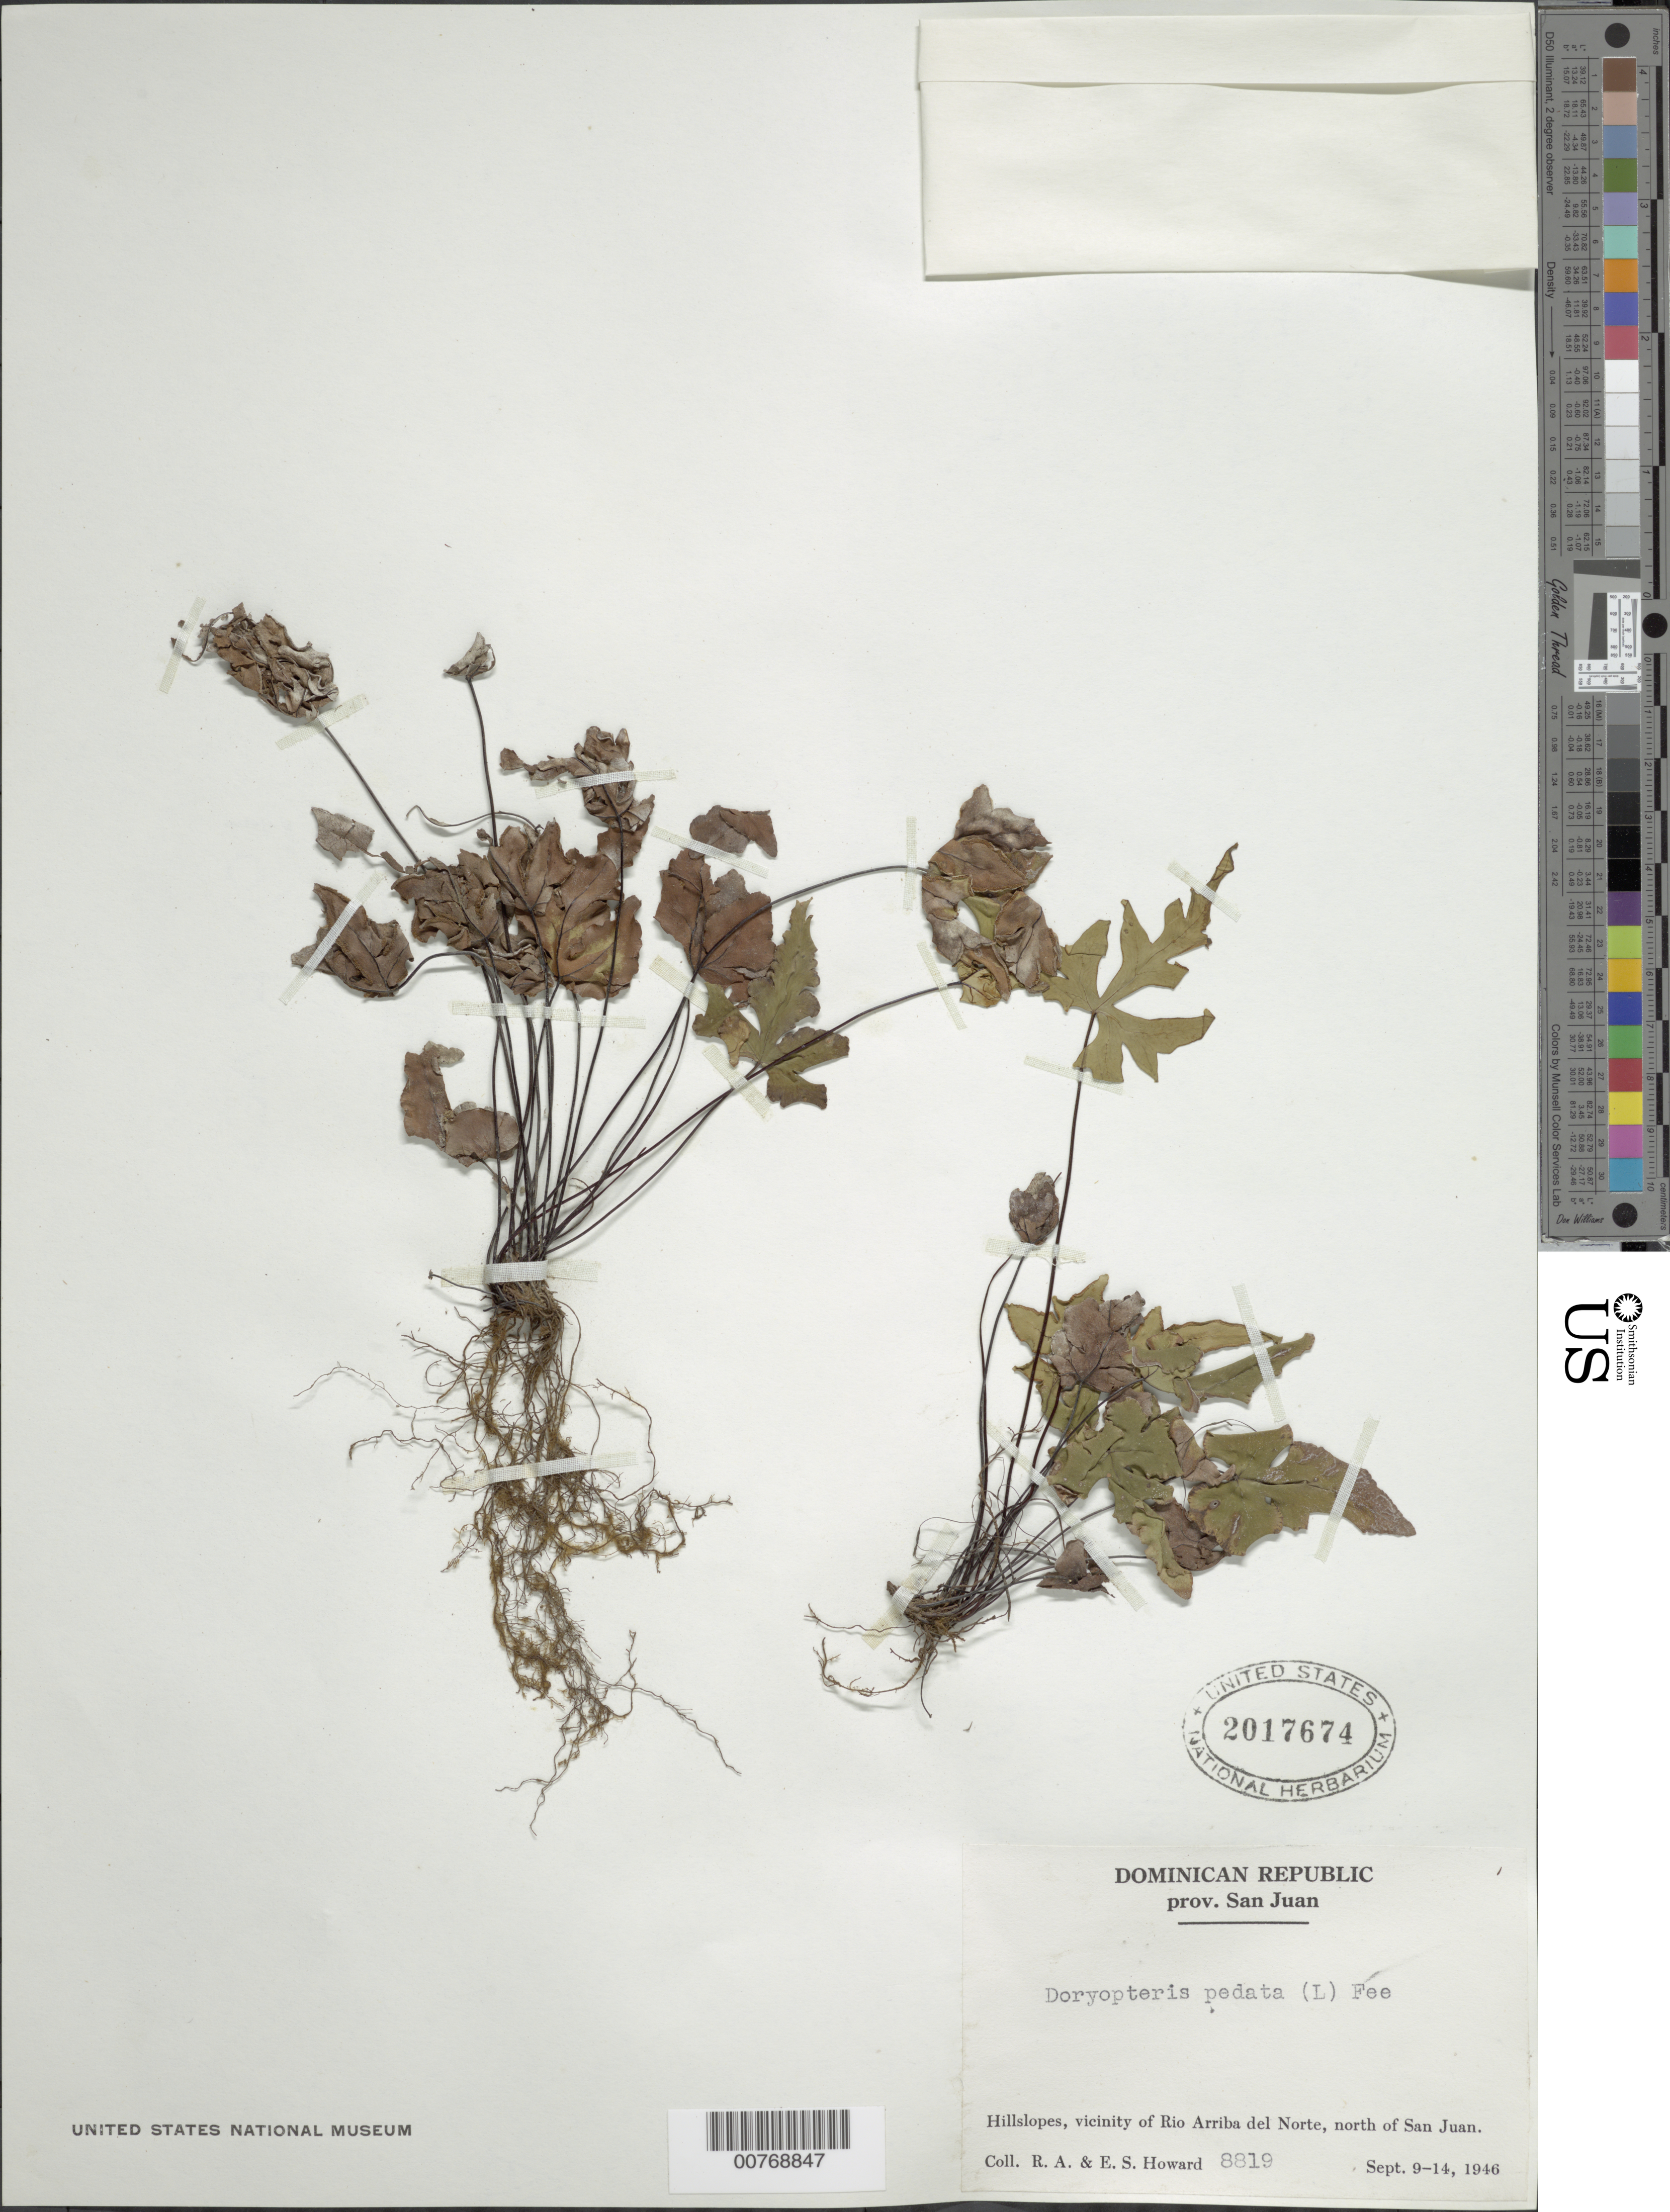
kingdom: Plantae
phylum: Tracheophyta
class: Polypodiopsida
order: Polypodiales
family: Pteridaceae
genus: Doryopteris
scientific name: Doryopteris pedata var. typica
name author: (L.) Fée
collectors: R. A. Howard & E. S. Howard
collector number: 8819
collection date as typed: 09 Sep 1946 to 14 Sep 1946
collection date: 1946-09-09/1946-09-14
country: Dominican Republic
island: Hispaniola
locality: Provincia San Juan. Vicinity of Rio Arriba del Norte, N of San Juan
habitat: Hillslopes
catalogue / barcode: US 2017674